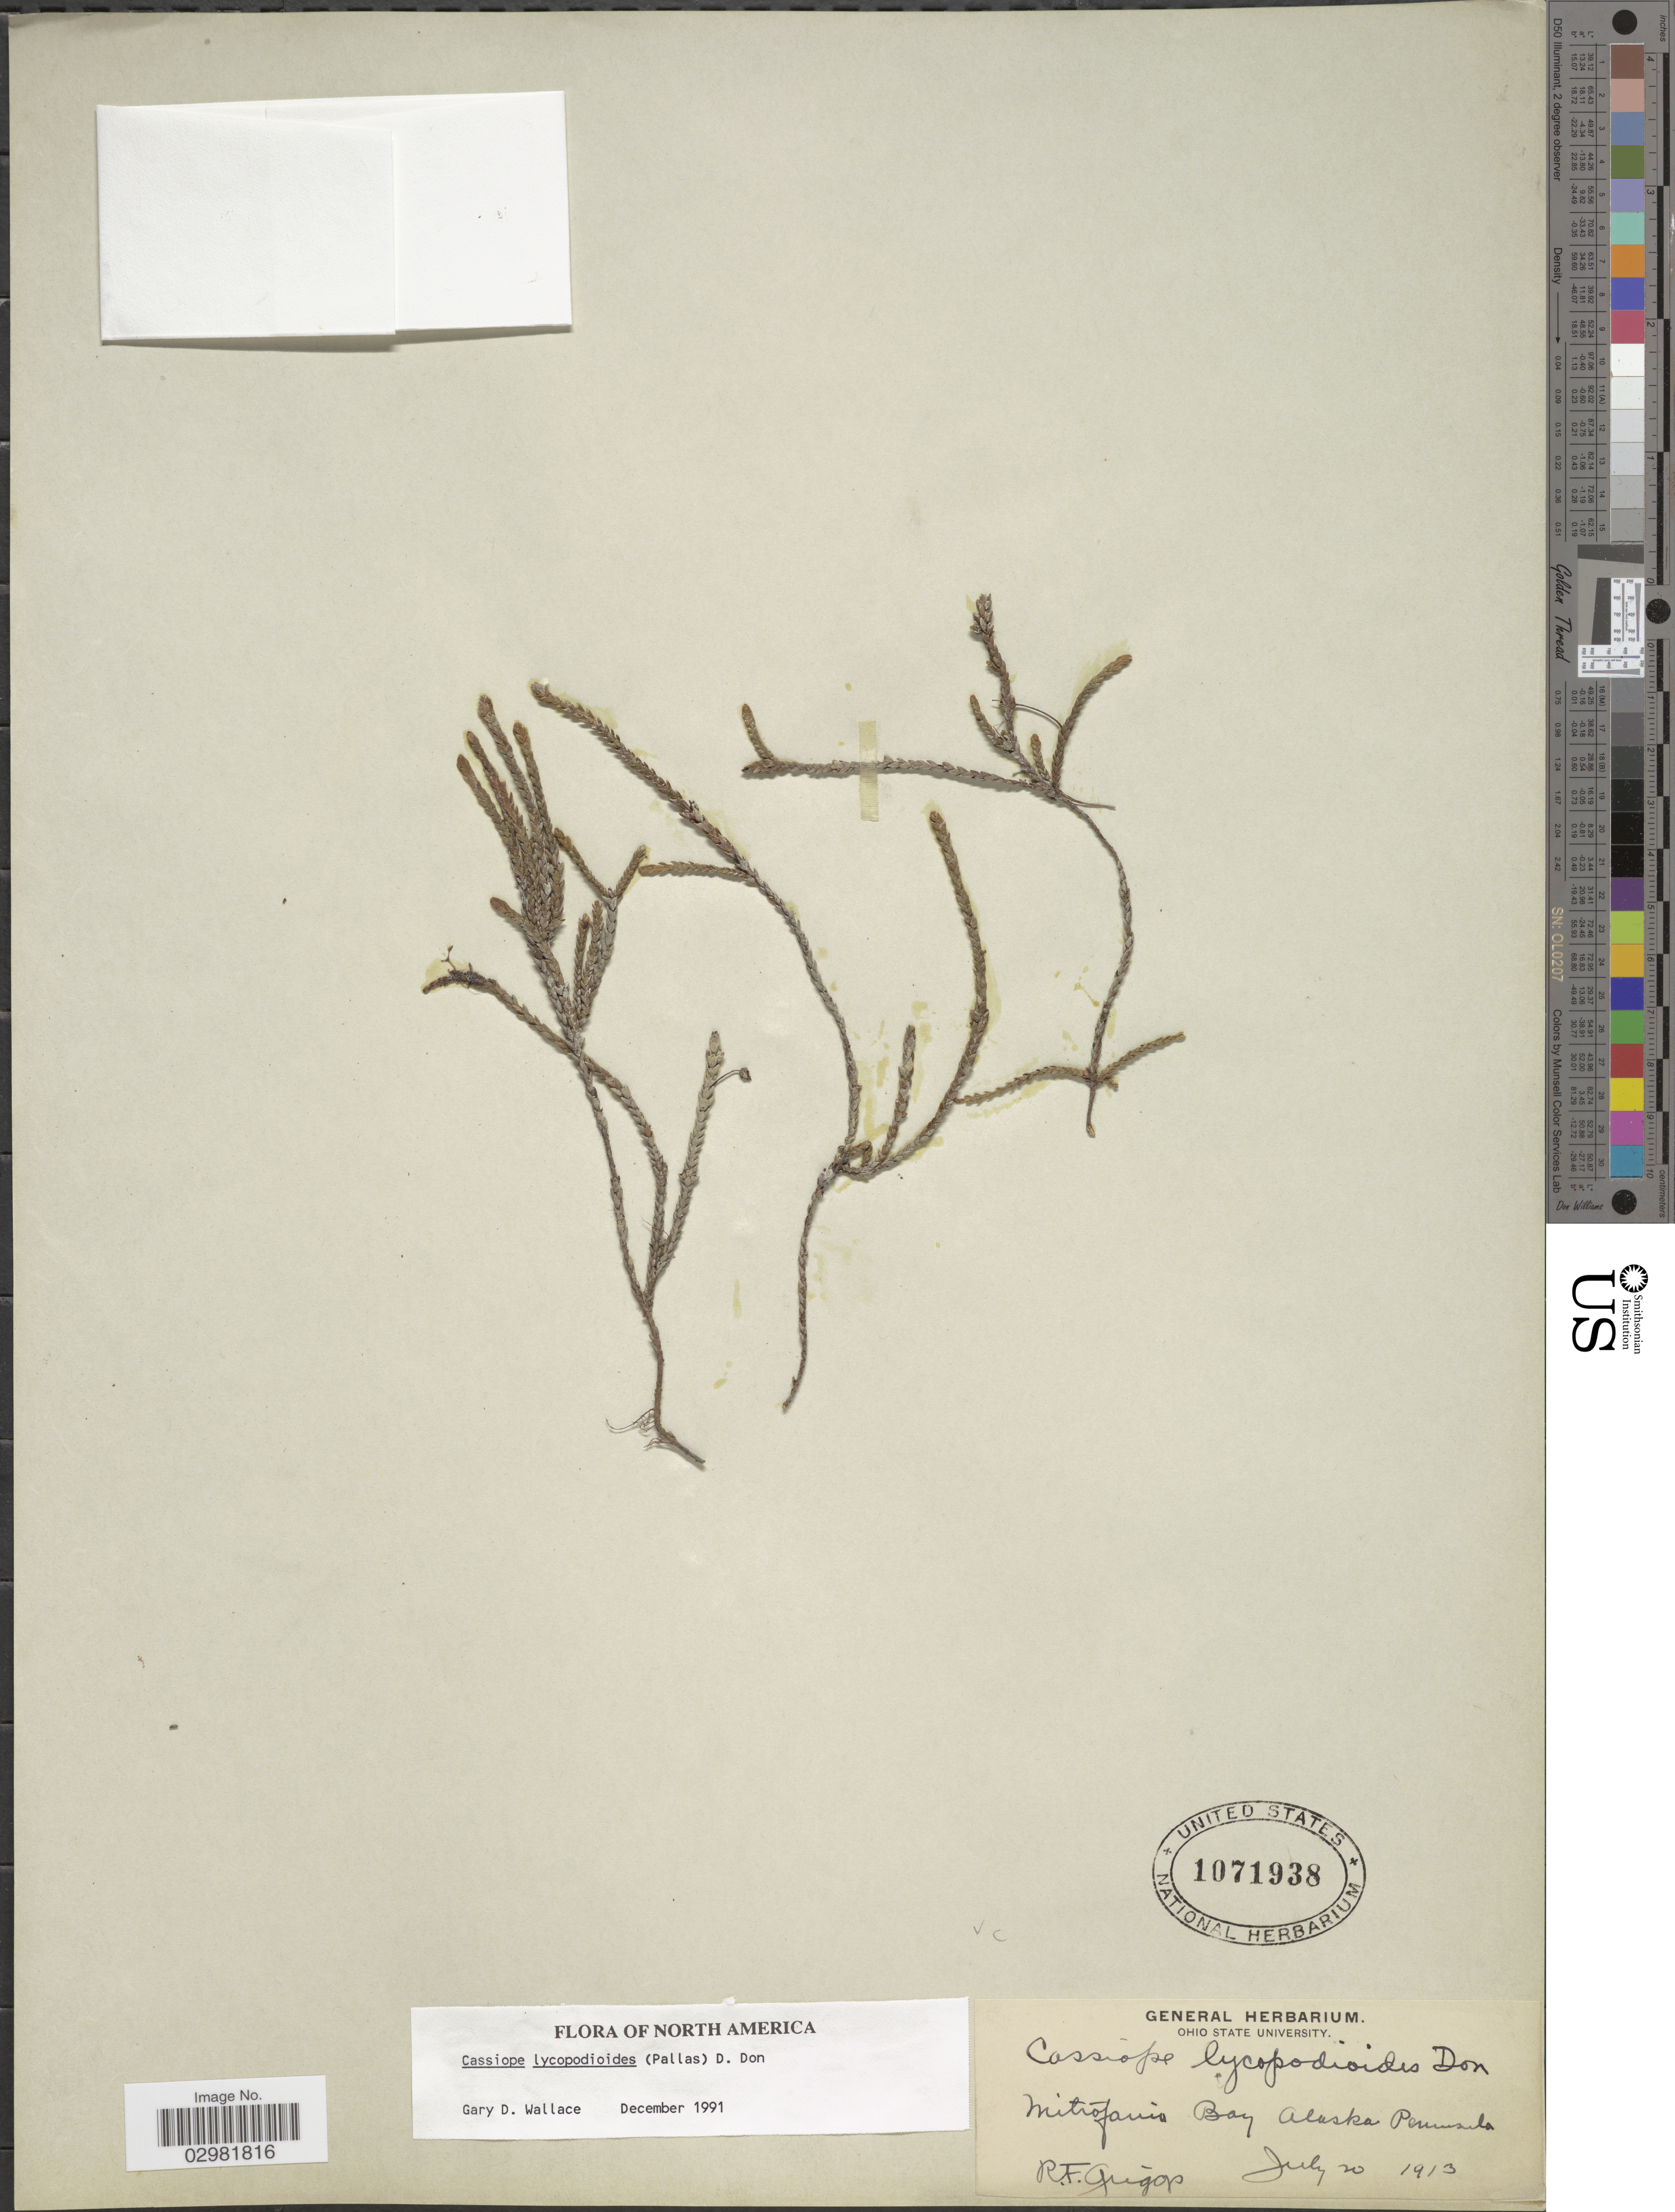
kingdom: Plantae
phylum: Tracheophyta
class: Magnoliopsida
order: Ericales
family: Ericaceae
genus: Cassiope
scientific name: Cassiope lycopodioides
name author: (Pall.) D. Don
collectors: R. F. Griggs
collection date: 1913-07-20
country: United States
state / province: Alaska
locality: Mitrofania Bay, Alaska Peninsula.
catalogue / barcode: US 1071938